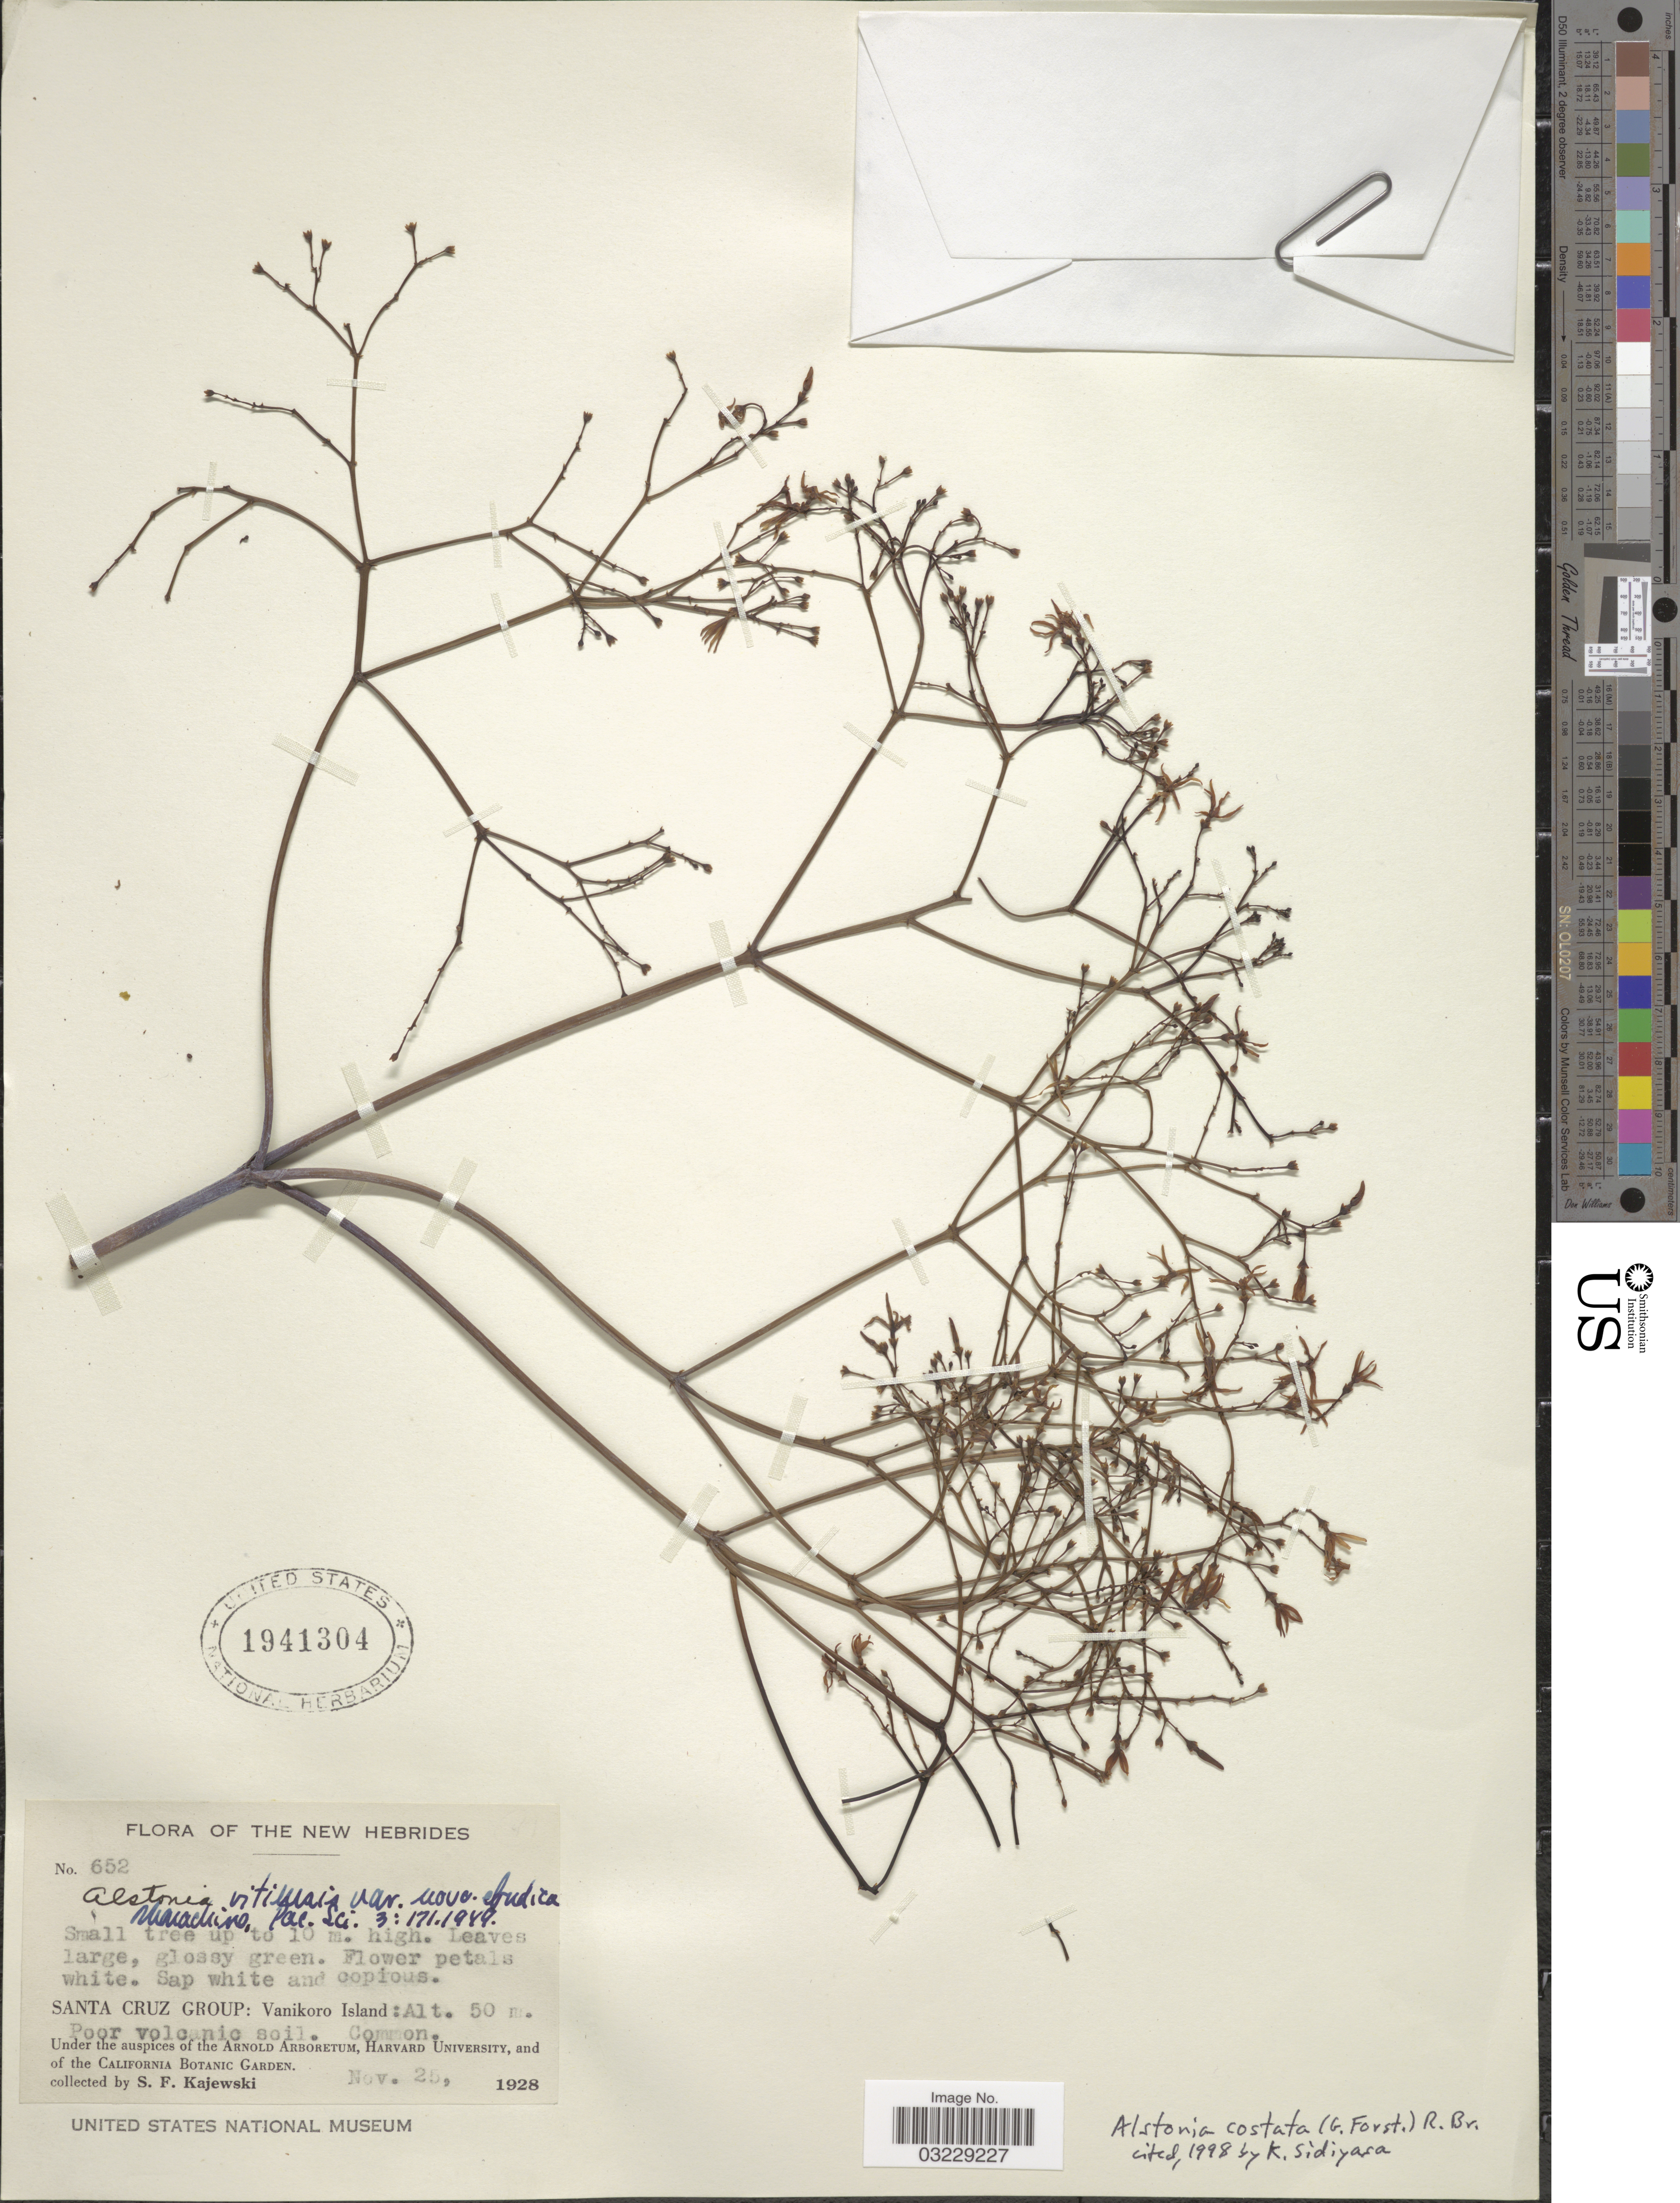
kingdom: Plantae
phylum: Tracheophyta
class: Magnoliopsida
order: Gentianales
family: Apocynaceae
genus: Alstonia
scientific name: Alstonia costata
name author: (G. Forst.) R. Br.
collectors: S. Kajewski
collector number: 652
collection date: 1928-11-25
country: Solomon Islands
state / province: Santa Cruz Is.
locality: The New Hebrides. Santa Cruz Group: Vanikoro Island.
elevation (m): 50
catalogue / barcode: US 1941304